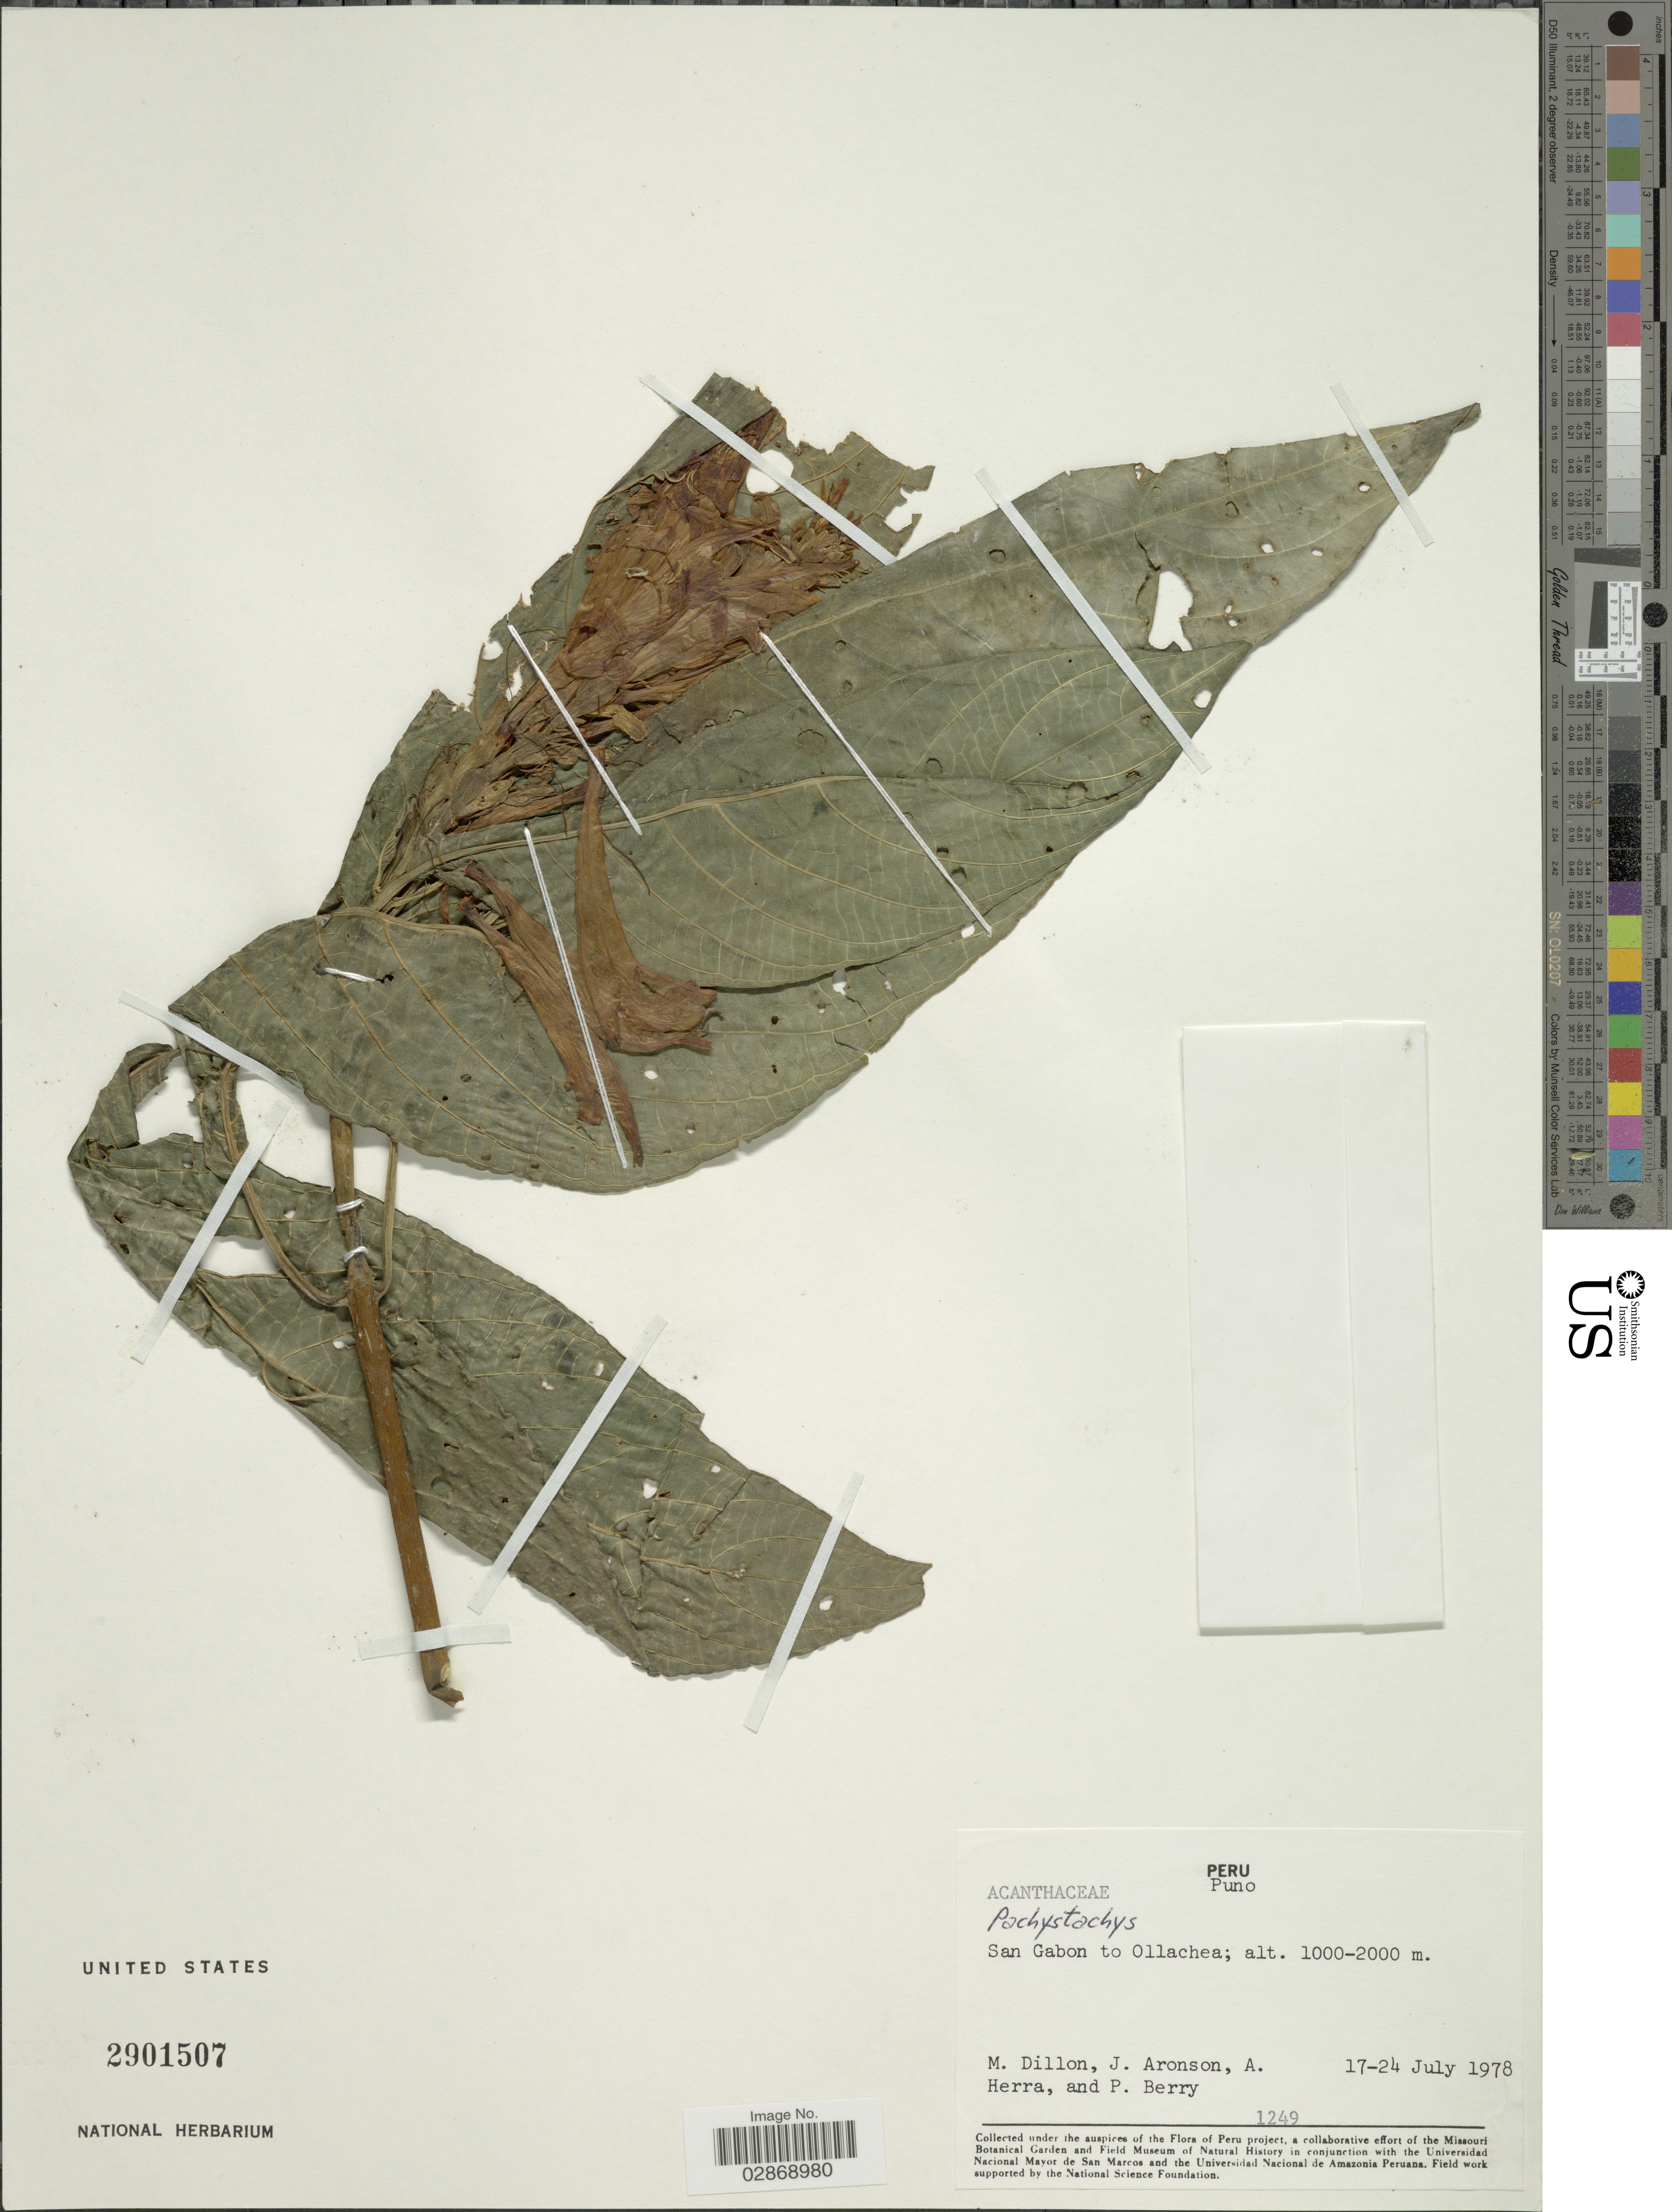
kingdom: Plantae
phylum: Tracheophyta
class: Magnoliopsida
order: Lamiales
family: Acanthaceae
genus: Pachystachys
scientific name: Pachystachys ossolae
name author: Wassh.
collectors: M. O. Dillon, J. Aronson, A. Herra & P. Berry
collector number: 1249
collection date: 1978-07-17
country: Peru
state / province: Puno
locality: San Gabon to Ollachea.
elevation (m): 1000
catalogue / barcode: US 2901507